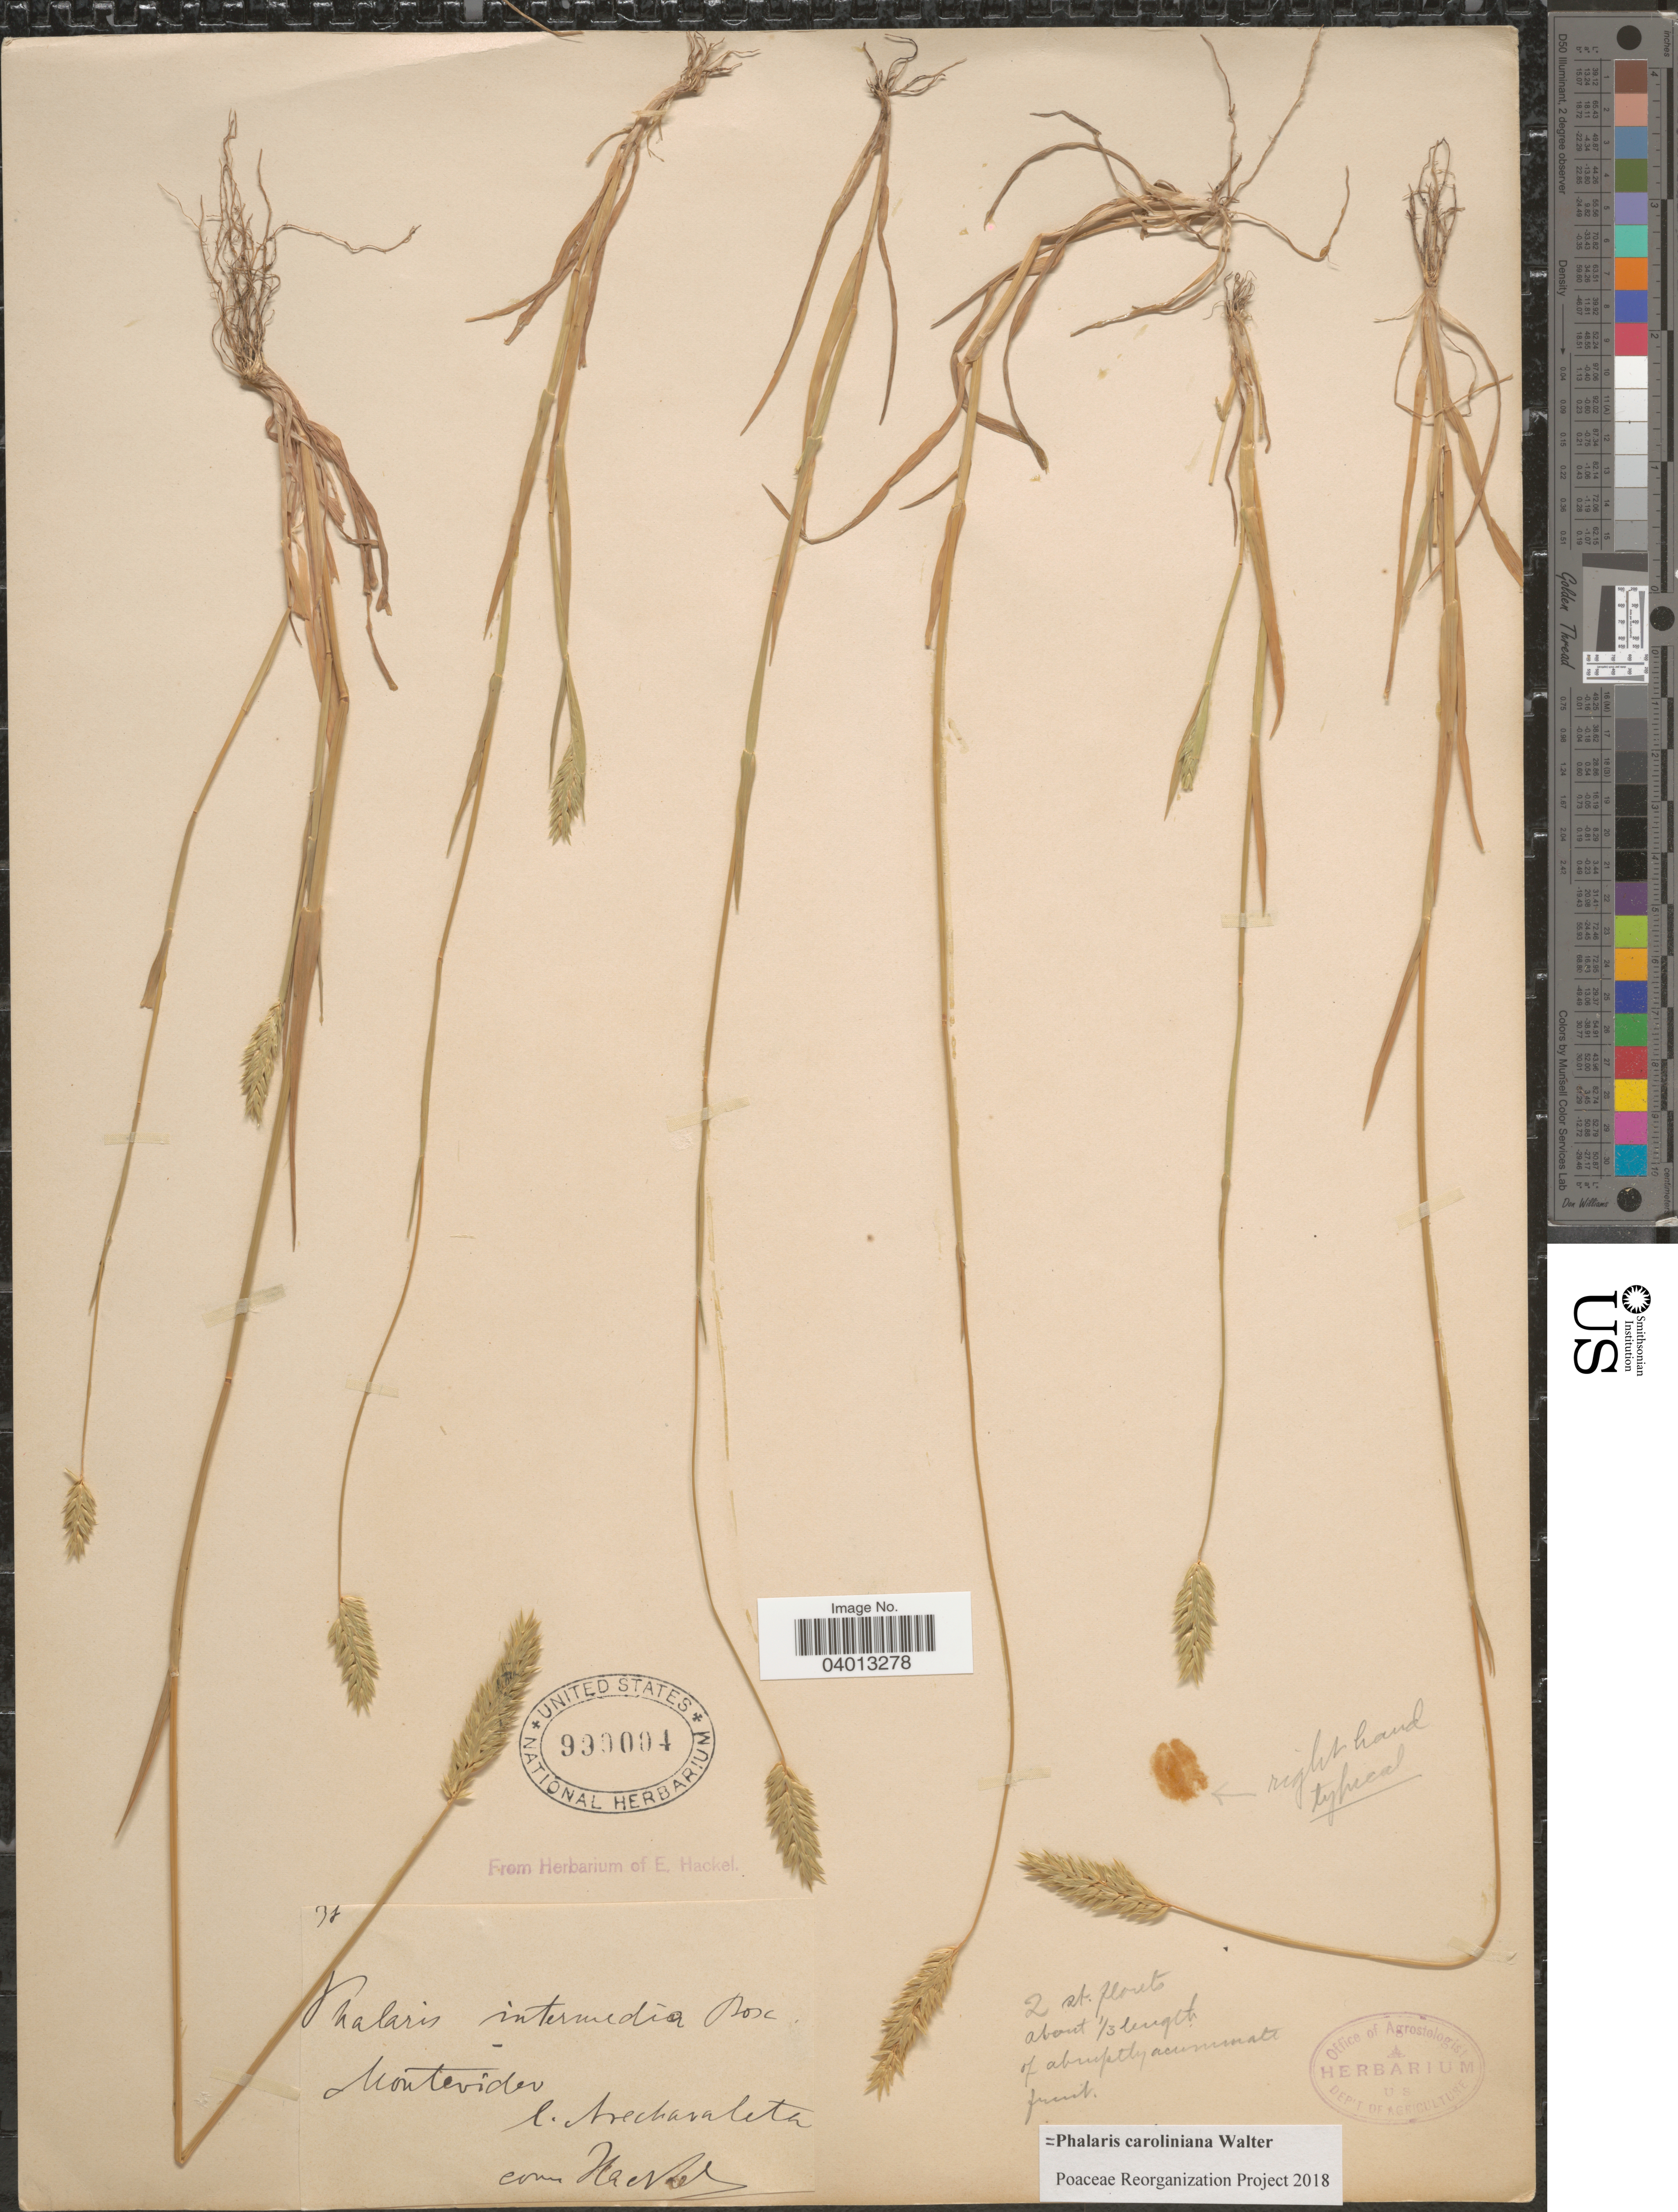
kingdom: Plantae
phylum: Tracheophyta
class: Liliopsida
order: Poales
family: Poaceae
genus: Phalaris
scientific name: Phalaris caroliniana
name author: Walter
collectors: J. Arechavaleta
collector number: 32*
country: Uruguay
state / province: Montevideo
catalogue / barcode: US 990004